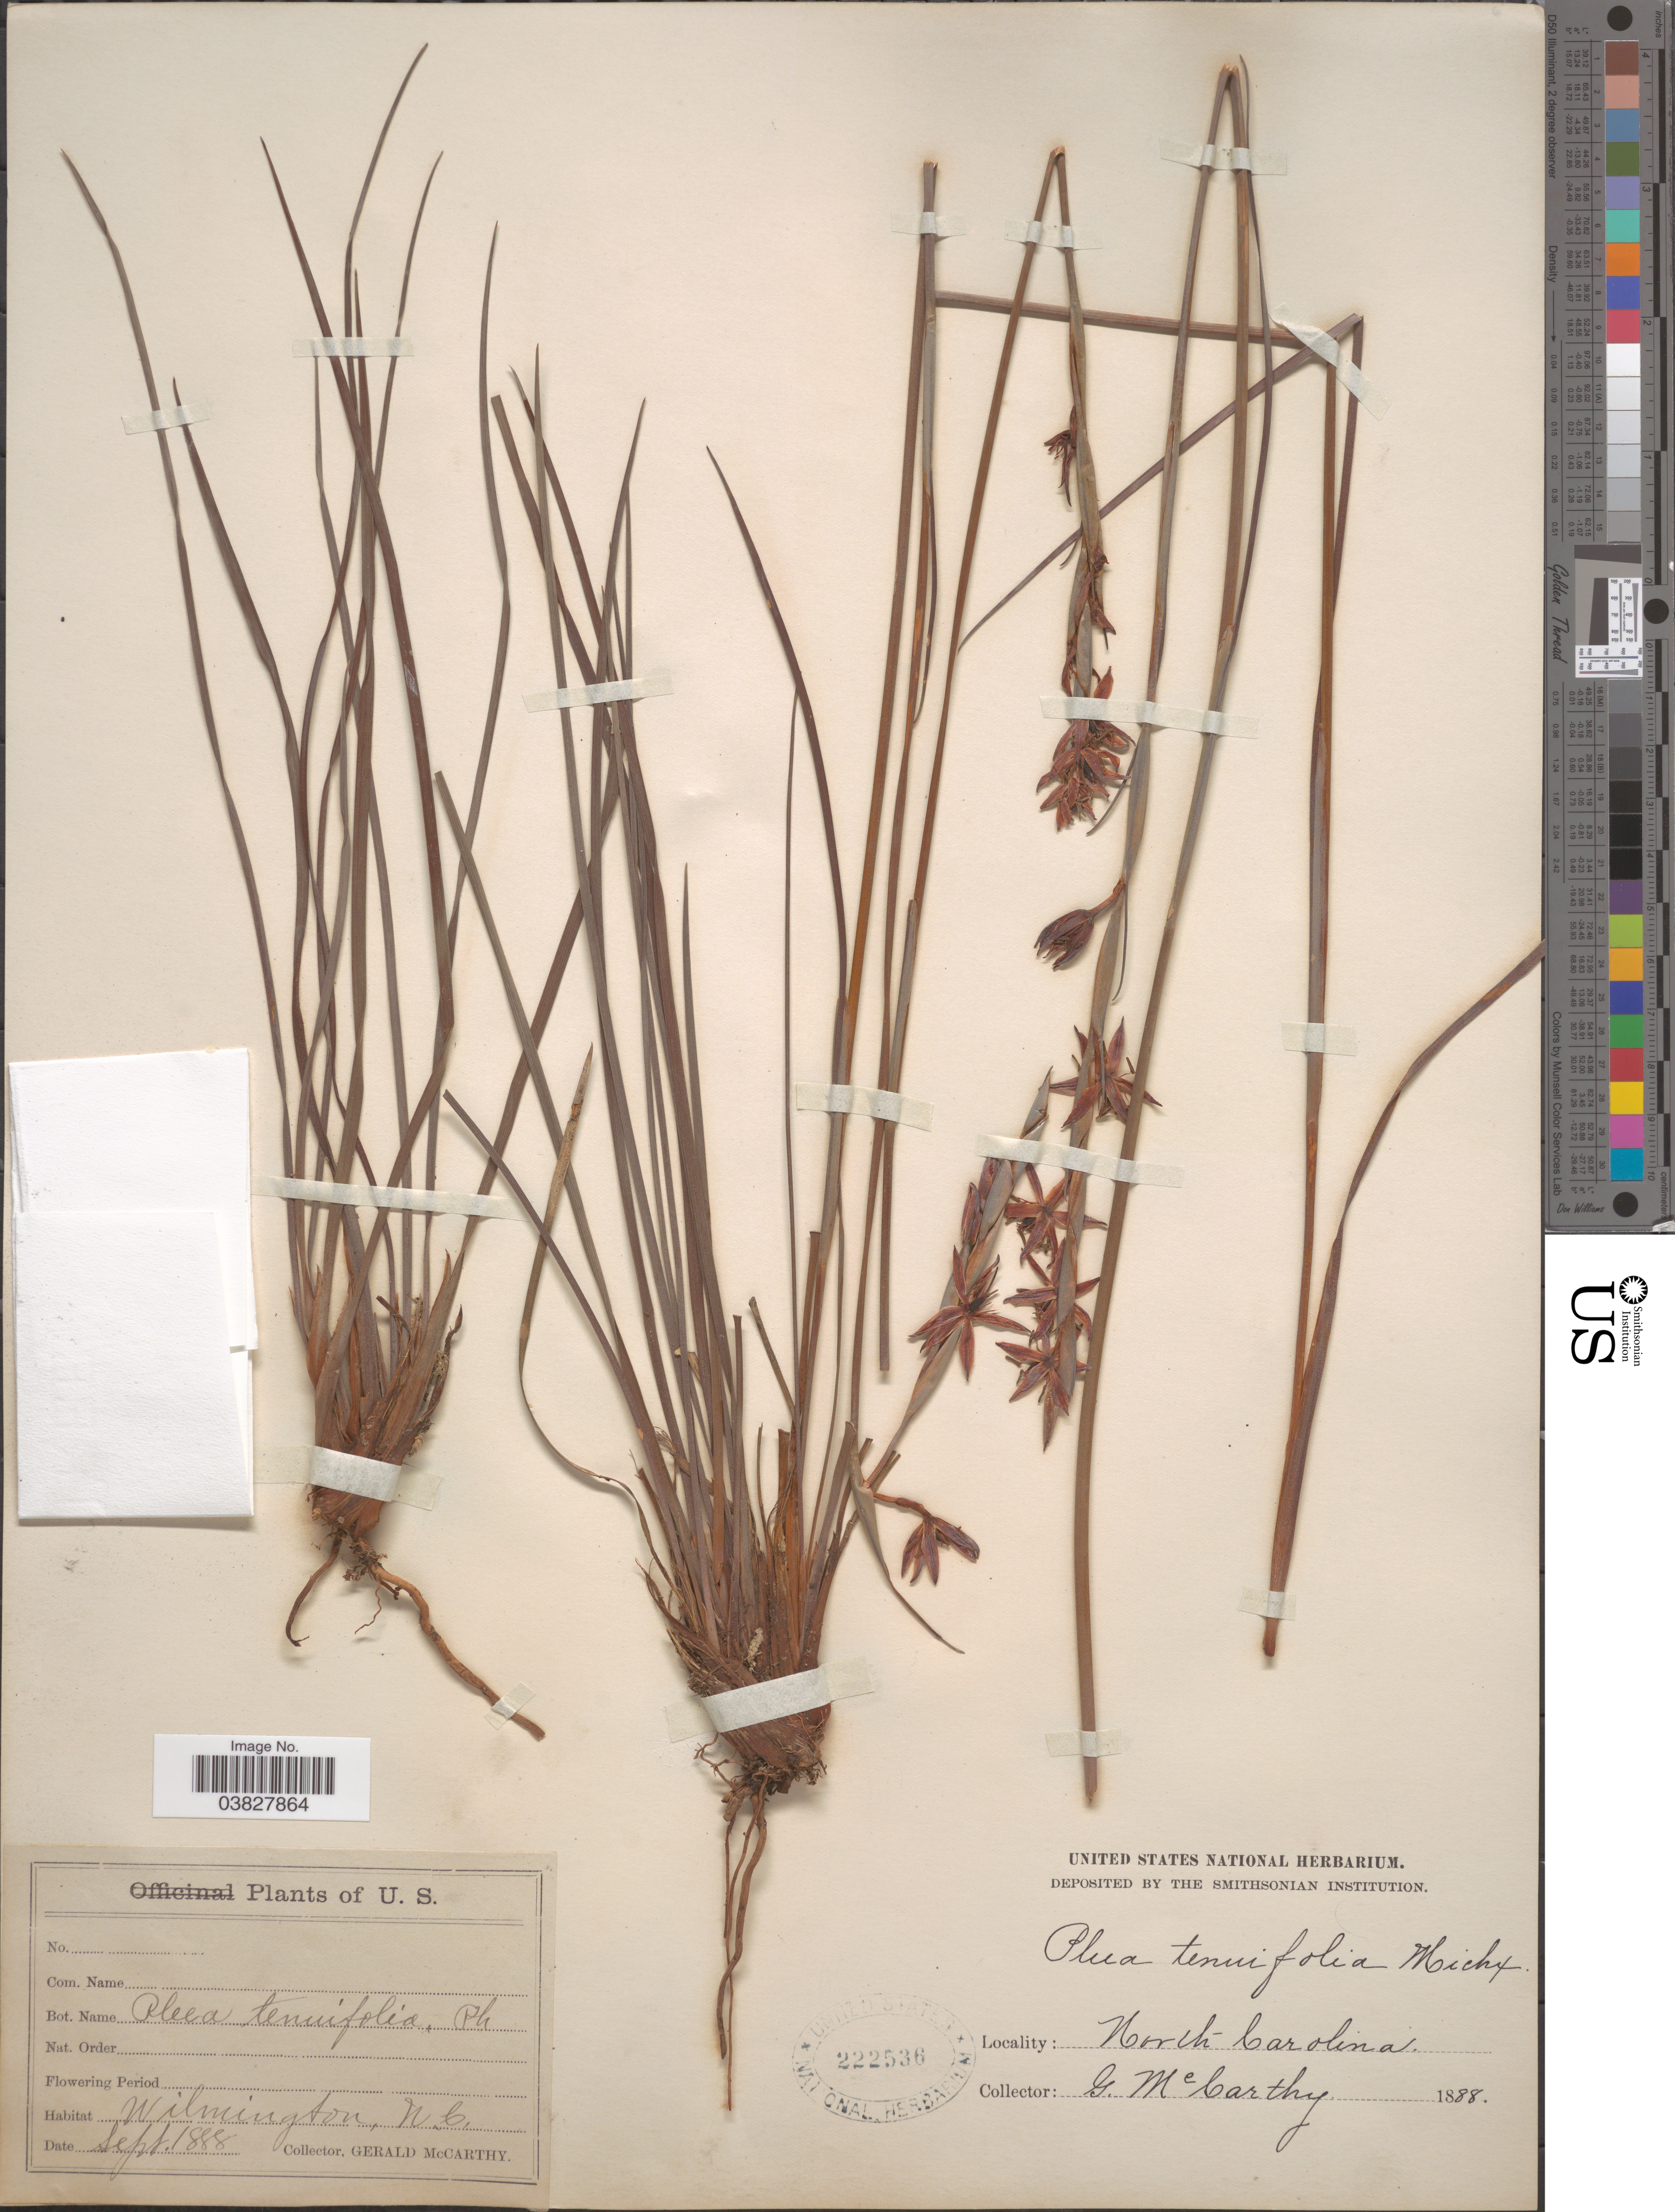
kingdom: Plantae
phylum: Tracheophyta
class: Liliopsida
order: Alismatales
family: Tofieldiaceae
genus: Pleea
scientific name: Pleea tenuifolia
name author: Michx.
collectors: G. McCarthy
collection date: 1888-09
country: United States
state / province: North Carolina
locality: Wilmington.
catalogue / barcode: US 222536